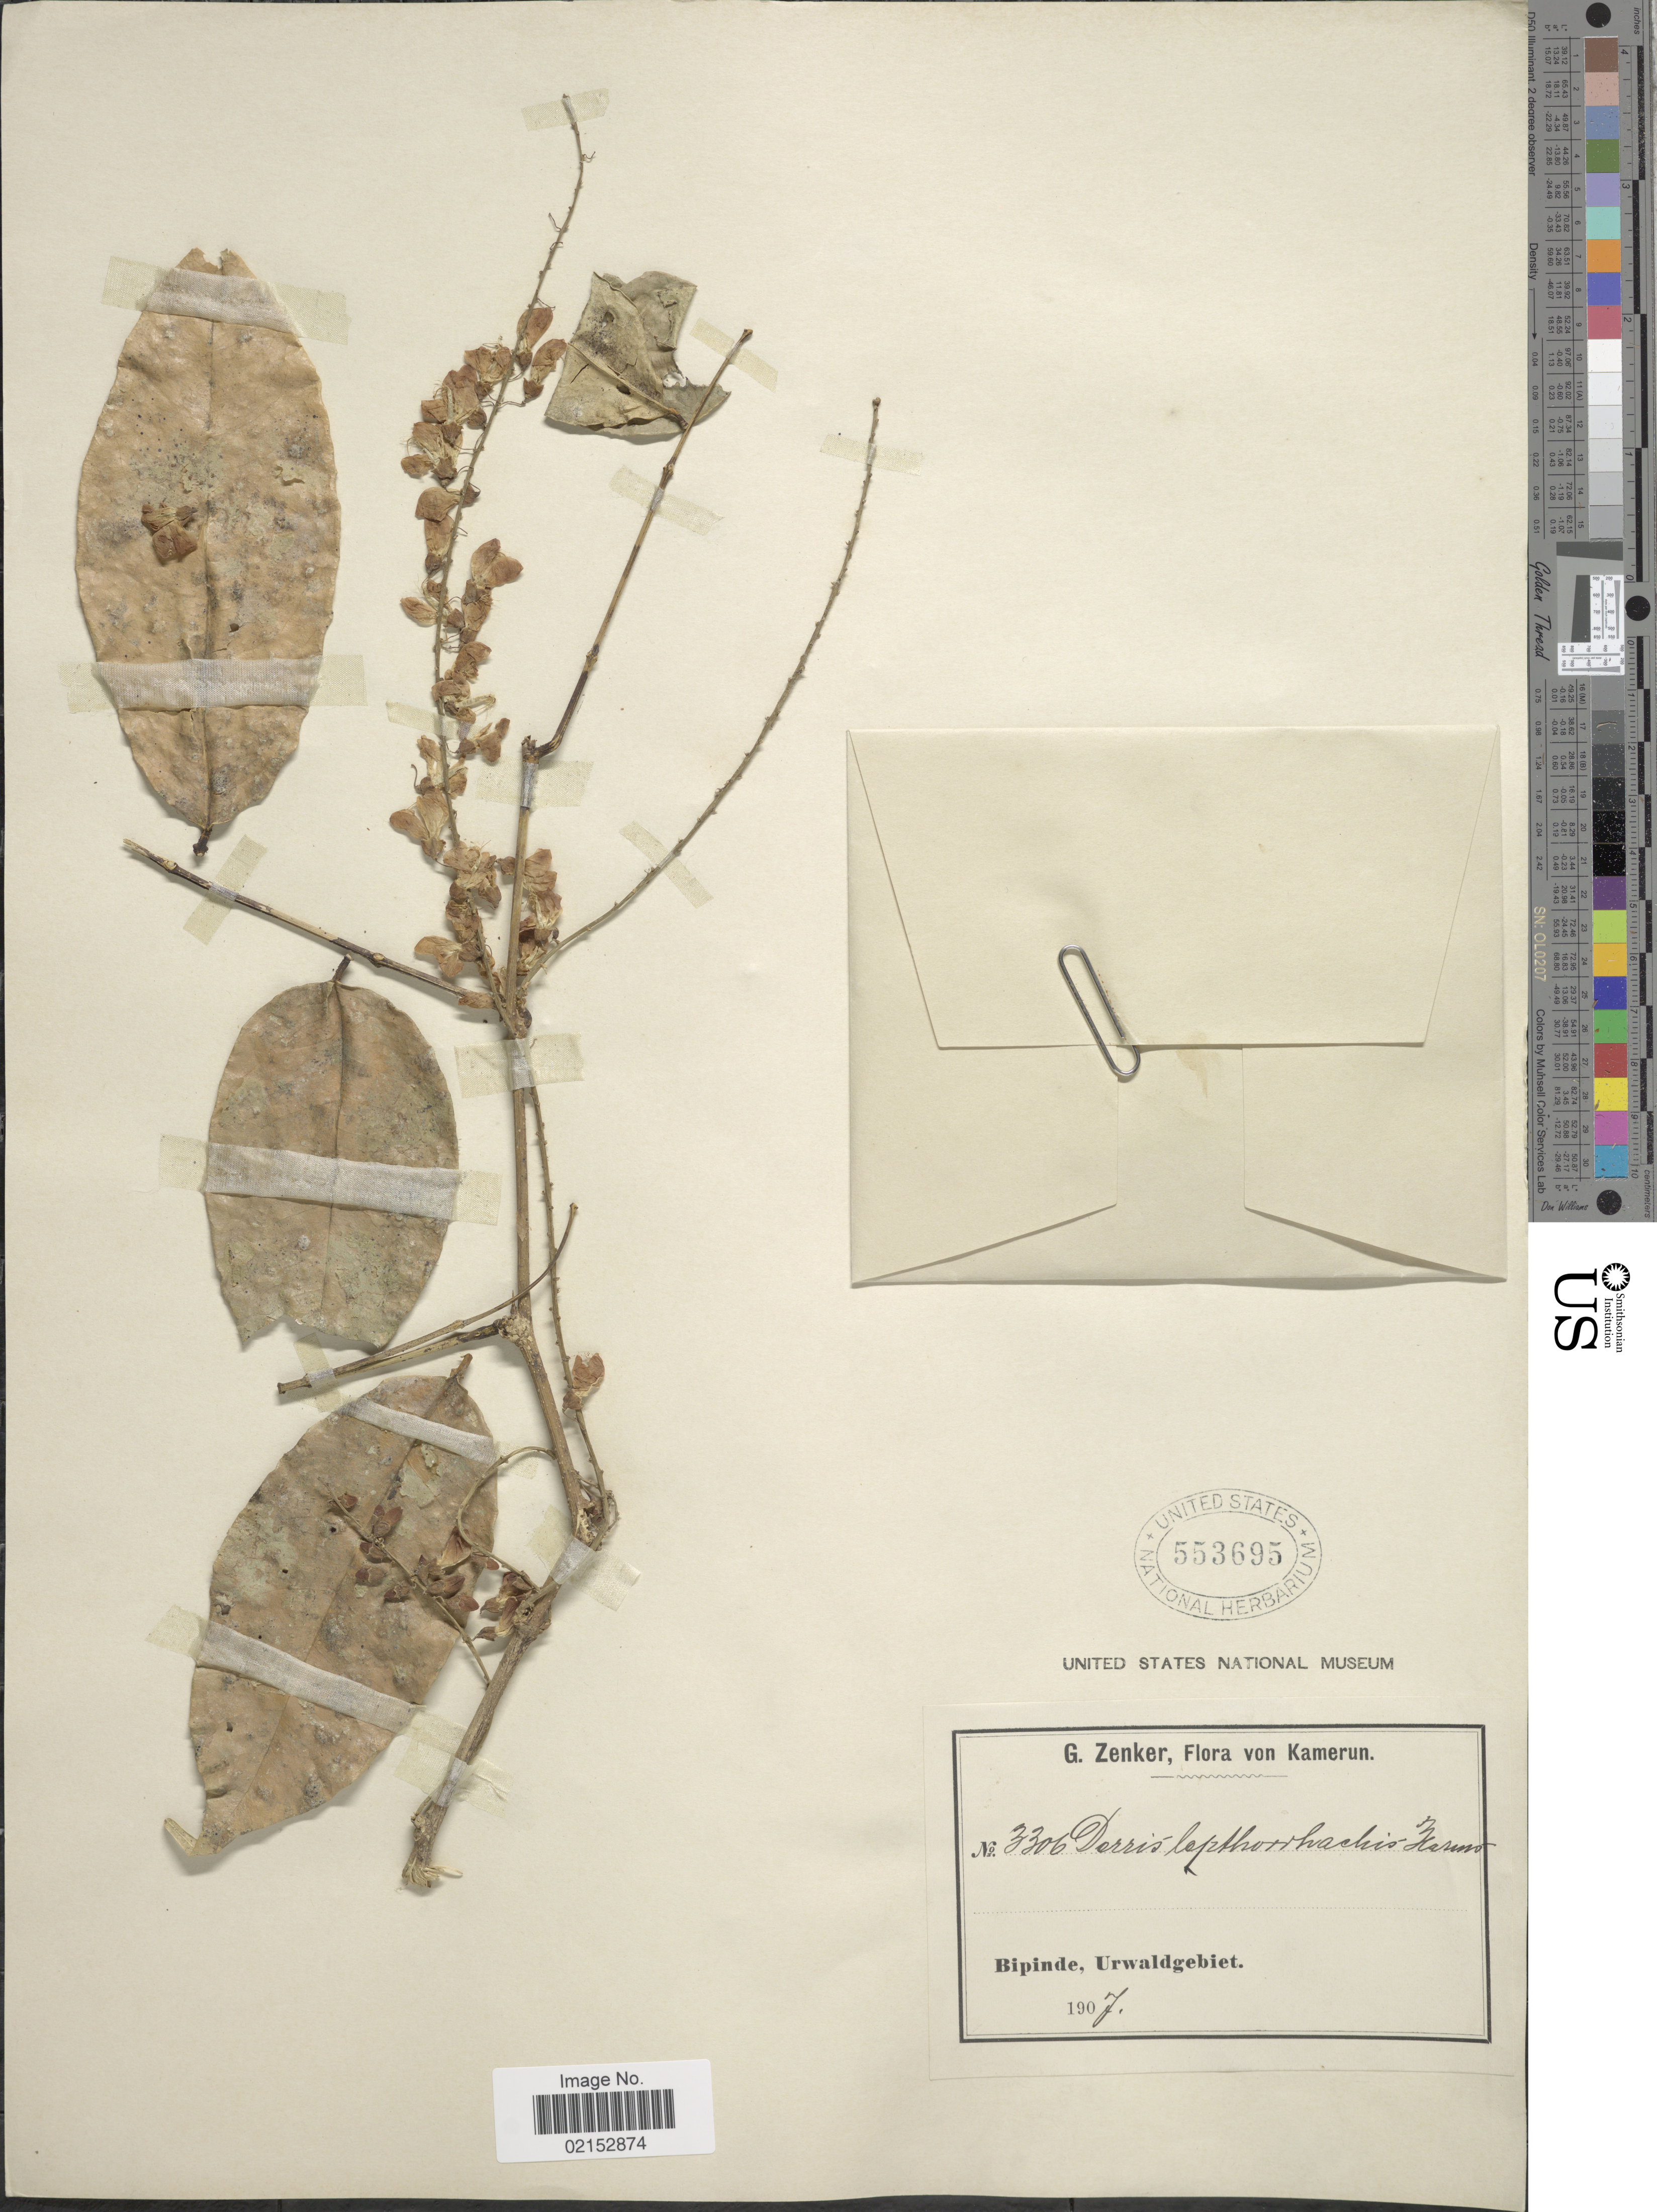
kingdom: Plantae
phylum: Tracheophyta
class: Magnoliopsida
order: Fabales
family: Fabaceae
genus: Derris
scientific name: Derris leptorhachis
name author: Harms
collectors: G. A. Zenker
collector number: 3306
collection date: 1907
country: Cameroon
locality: Bipinde, Urwaldgebiet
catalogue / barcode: US 553695